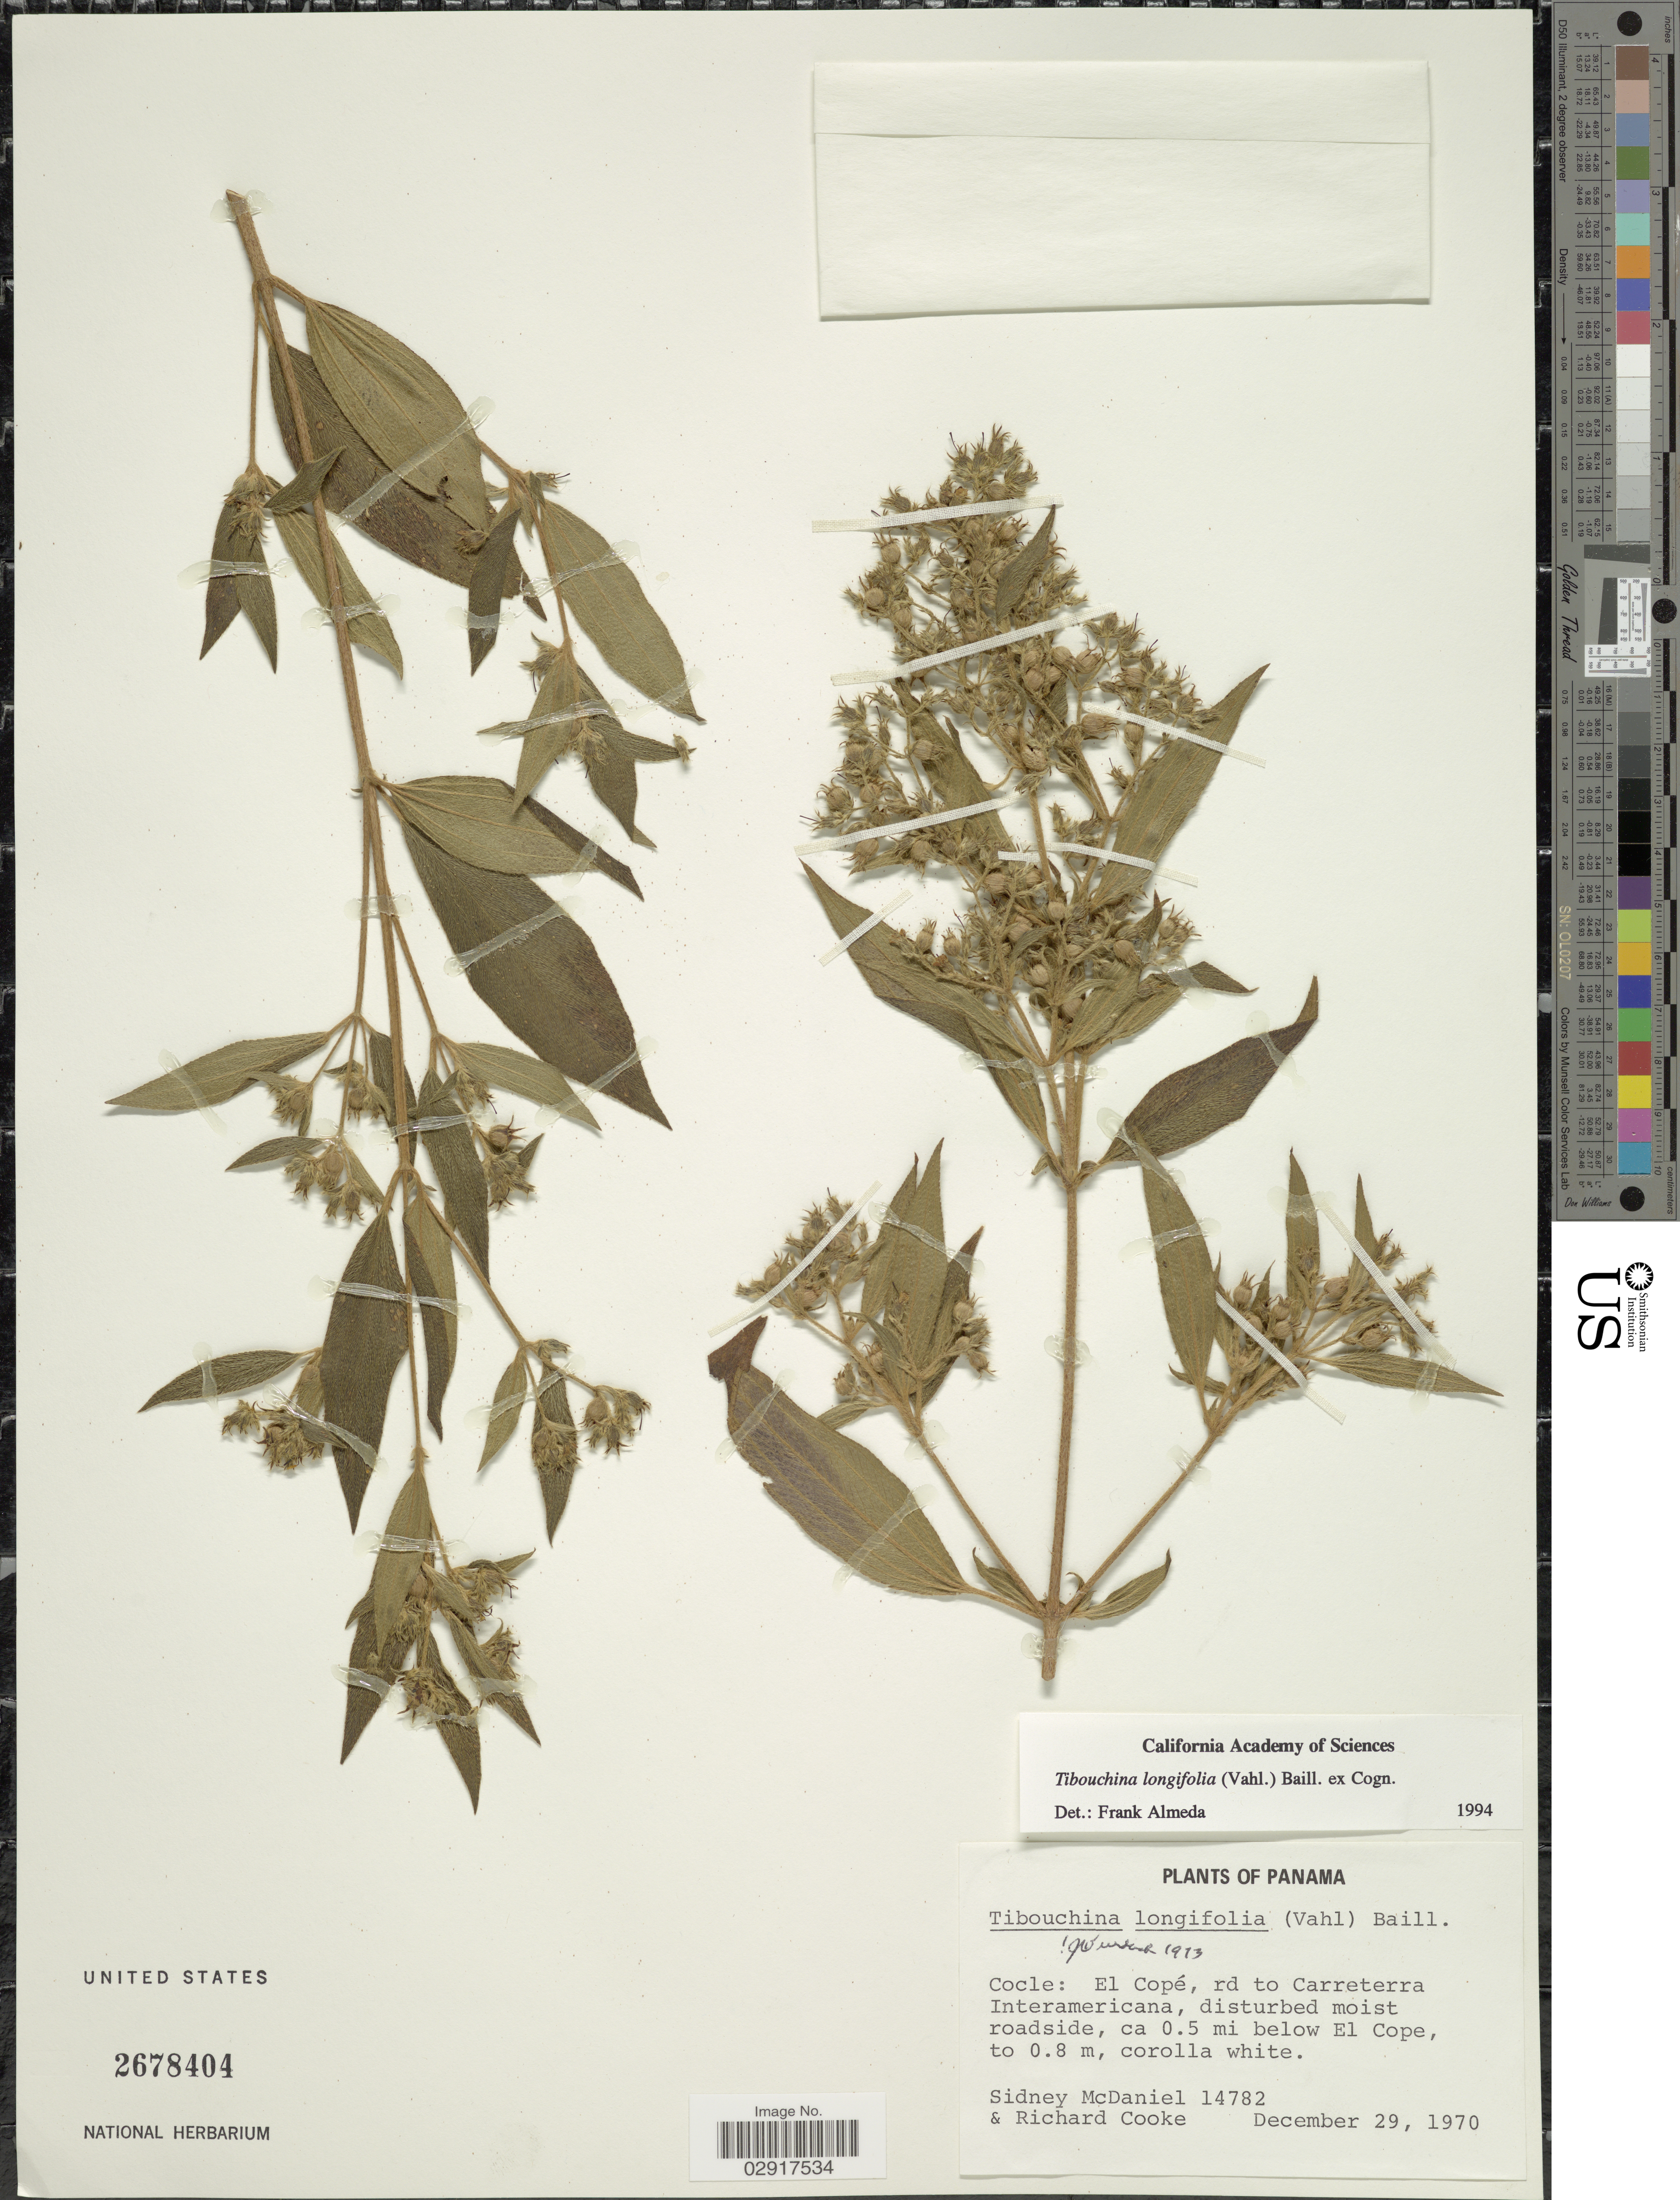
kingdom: Plantae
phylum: Tracheophyta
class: Magnoliopsida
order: Myrtales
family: Melastomataceae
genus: Chaetogastra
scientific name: Chaetogastra longifolia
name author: (Vahl) DC.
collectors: S. McDaniel & R. Cooke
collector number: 14782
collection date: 1970-12-29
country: Panama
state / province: Coclé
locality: El Copé, rd to Carreterra Interamericana, disturbed mois roadside, ca 0.5 mi below El Cope, to 0.8 m.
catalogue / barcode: US 2678404